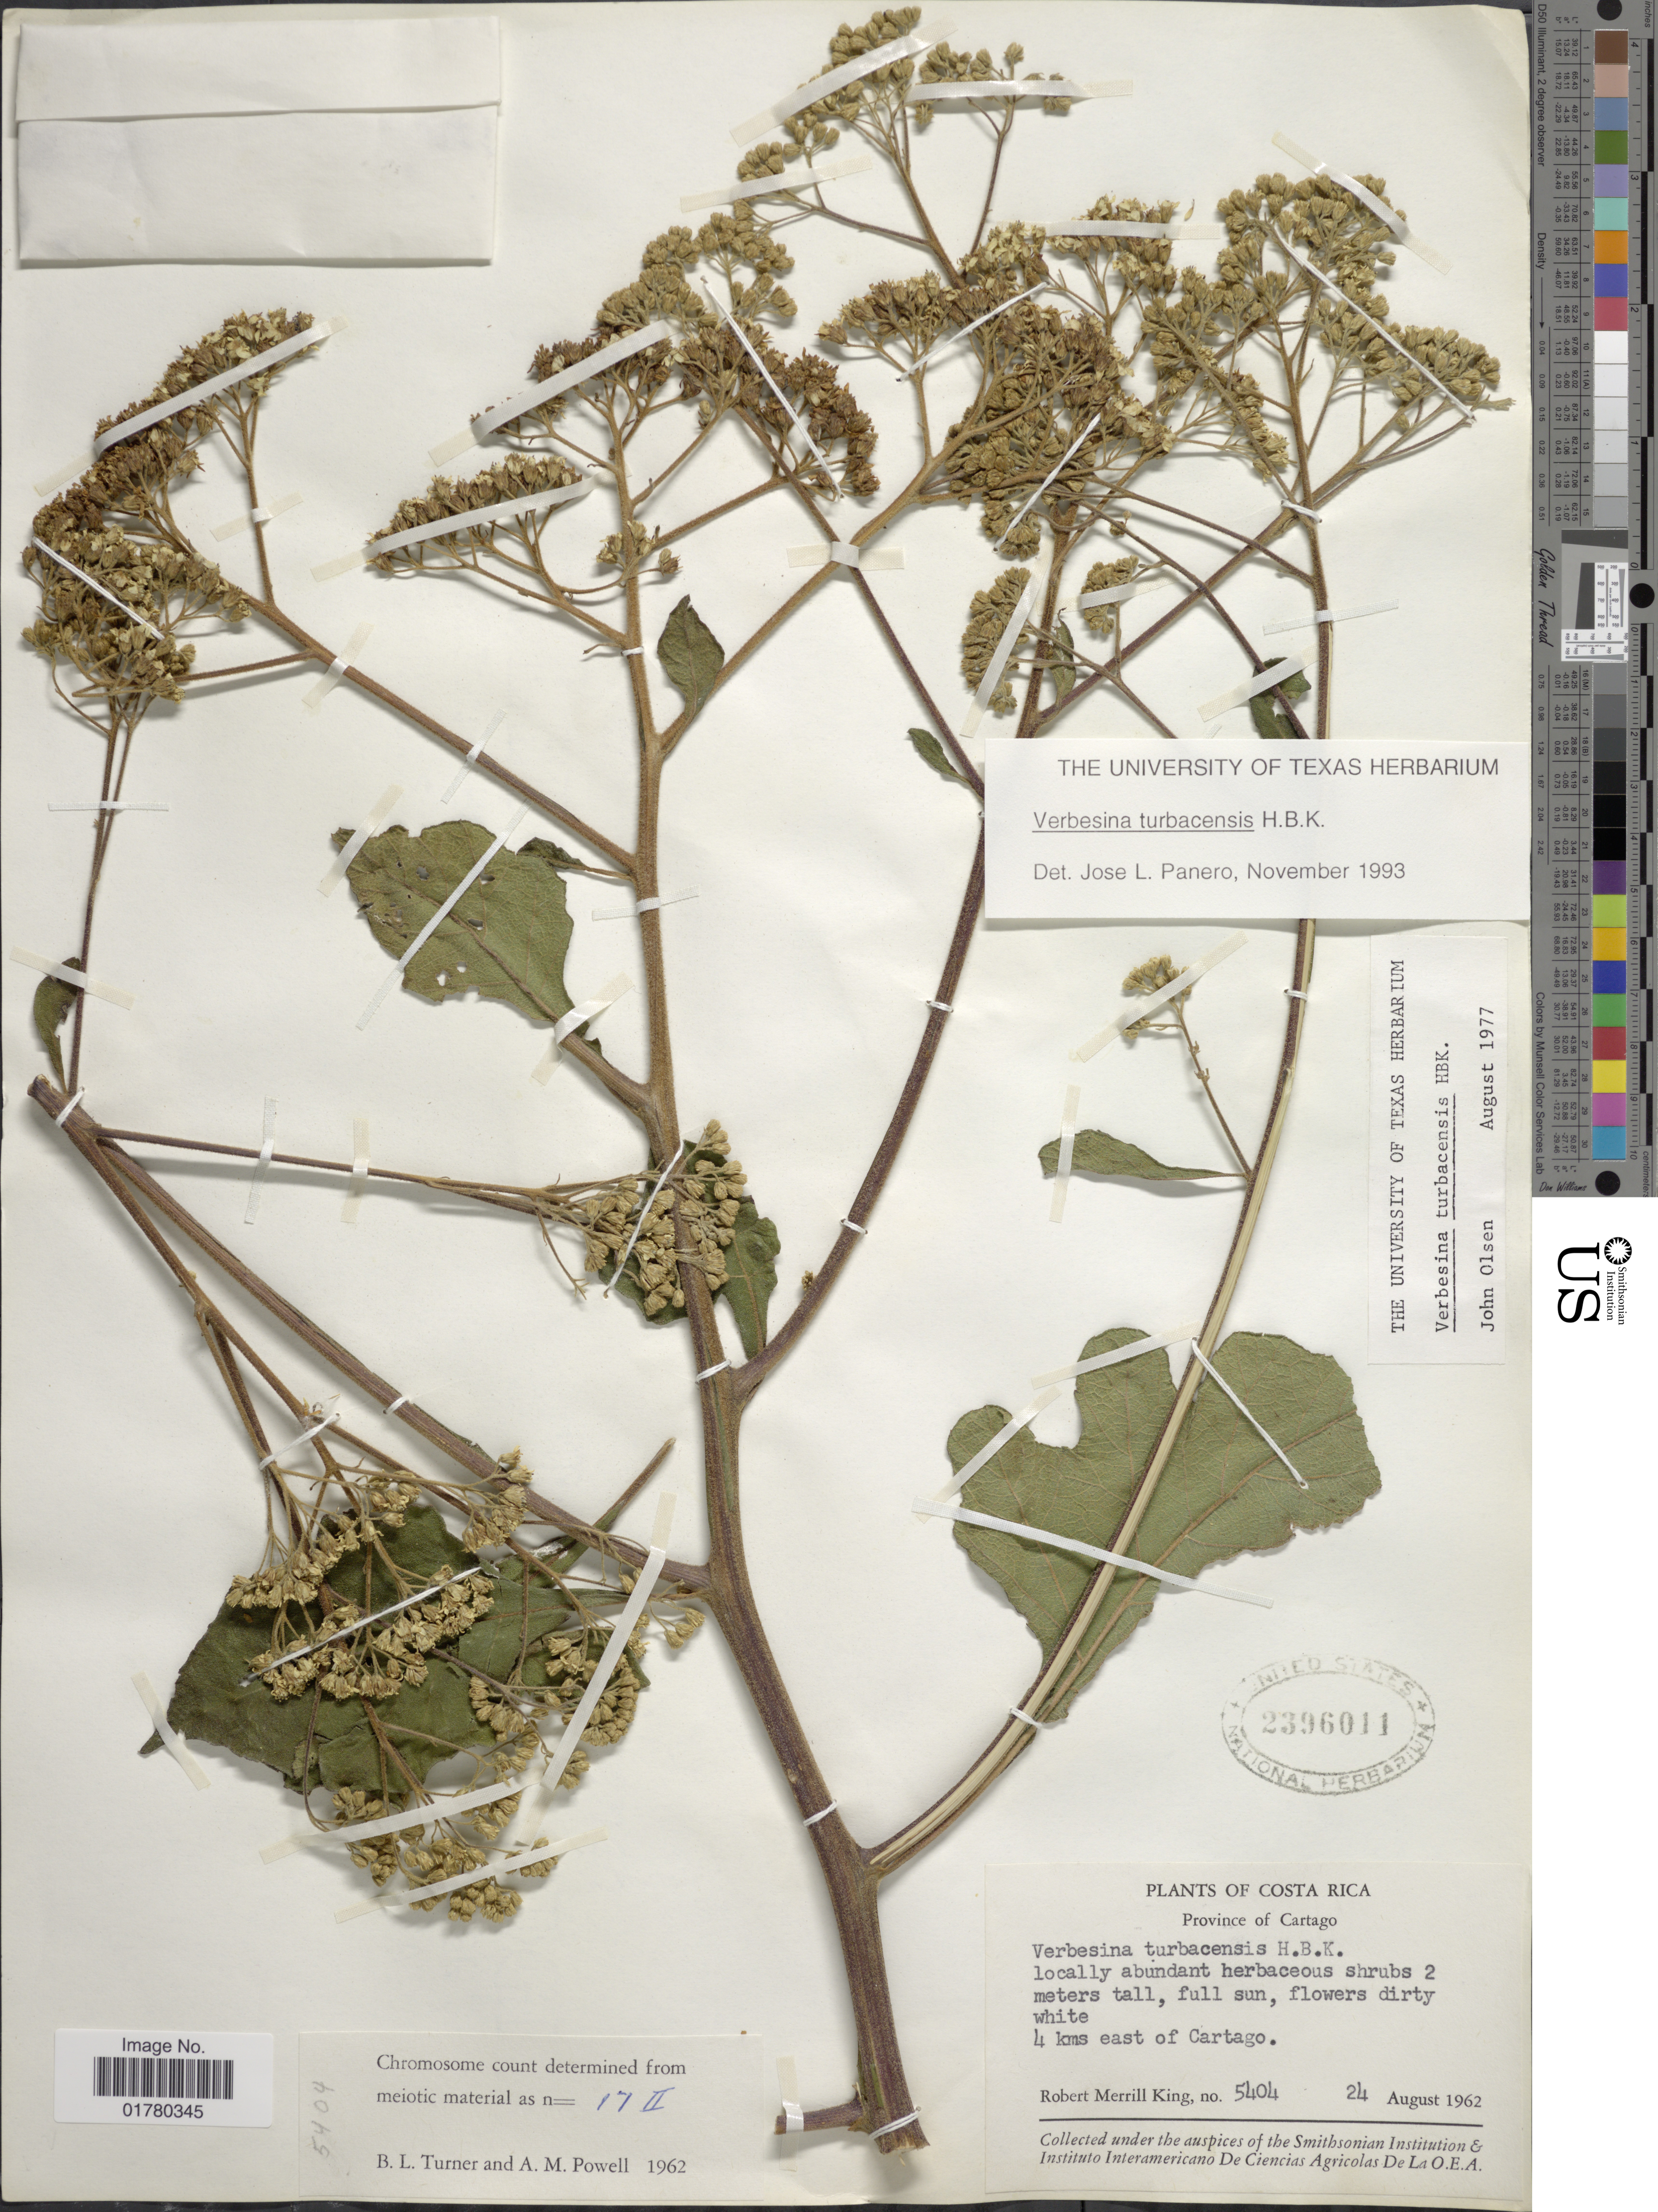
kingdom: Plantae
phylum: Tracheophyta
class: Magnoliopsida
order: Asterales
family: Asteraceae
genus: Verbesina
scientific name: Verbesina turbacensis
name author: Kunth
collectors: R. M. King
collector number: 5404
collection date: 1962-08-24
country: Costa Rica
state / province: Cartago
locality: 4 kms east of Cartago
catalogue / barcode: US 2396011